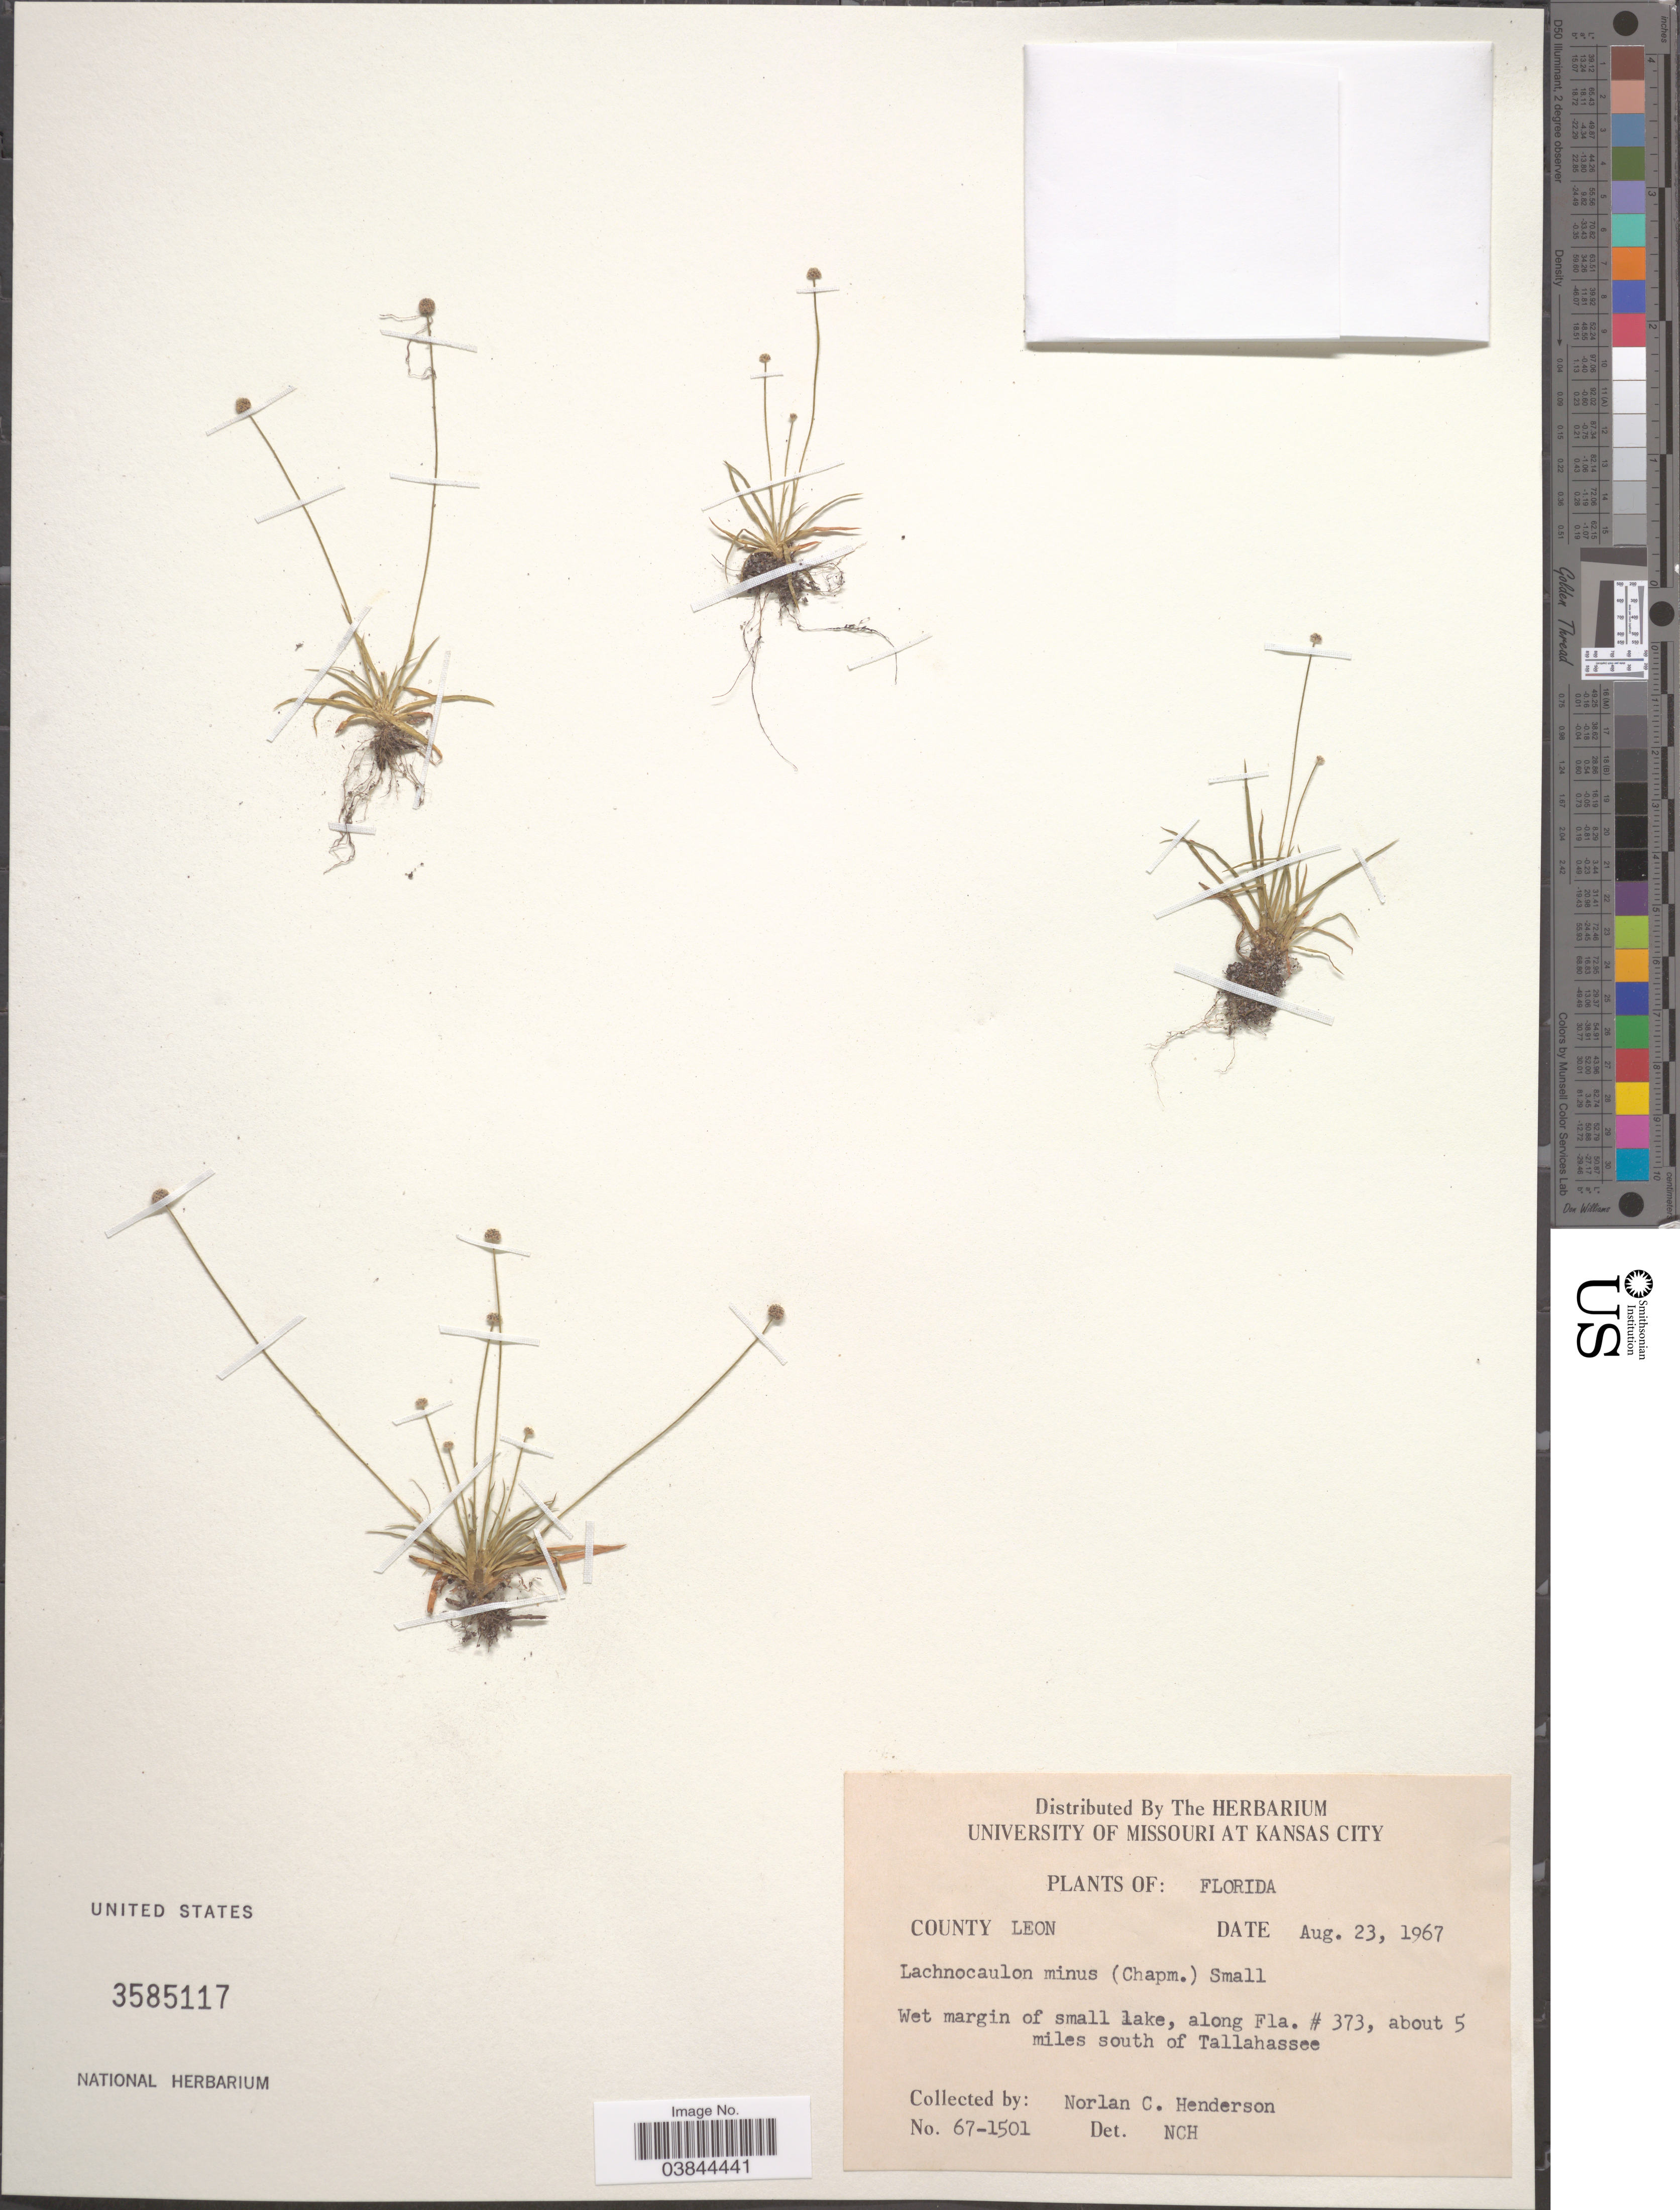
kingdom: Plantae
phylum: Tracheophyta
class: Liliopsida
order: Poales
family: Eriocaulaceae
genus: Lachnocaulon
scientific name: Lachnocaulon minus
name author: (Chapm.) Small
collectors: N. C. Henderson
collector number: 67-1501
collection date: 1967-08-23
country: United States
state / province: Florida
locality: County Leon. Wet margin of small lake, along Fla. #373, about 5 miles south of Tallahassee.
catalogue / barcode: US 3585117